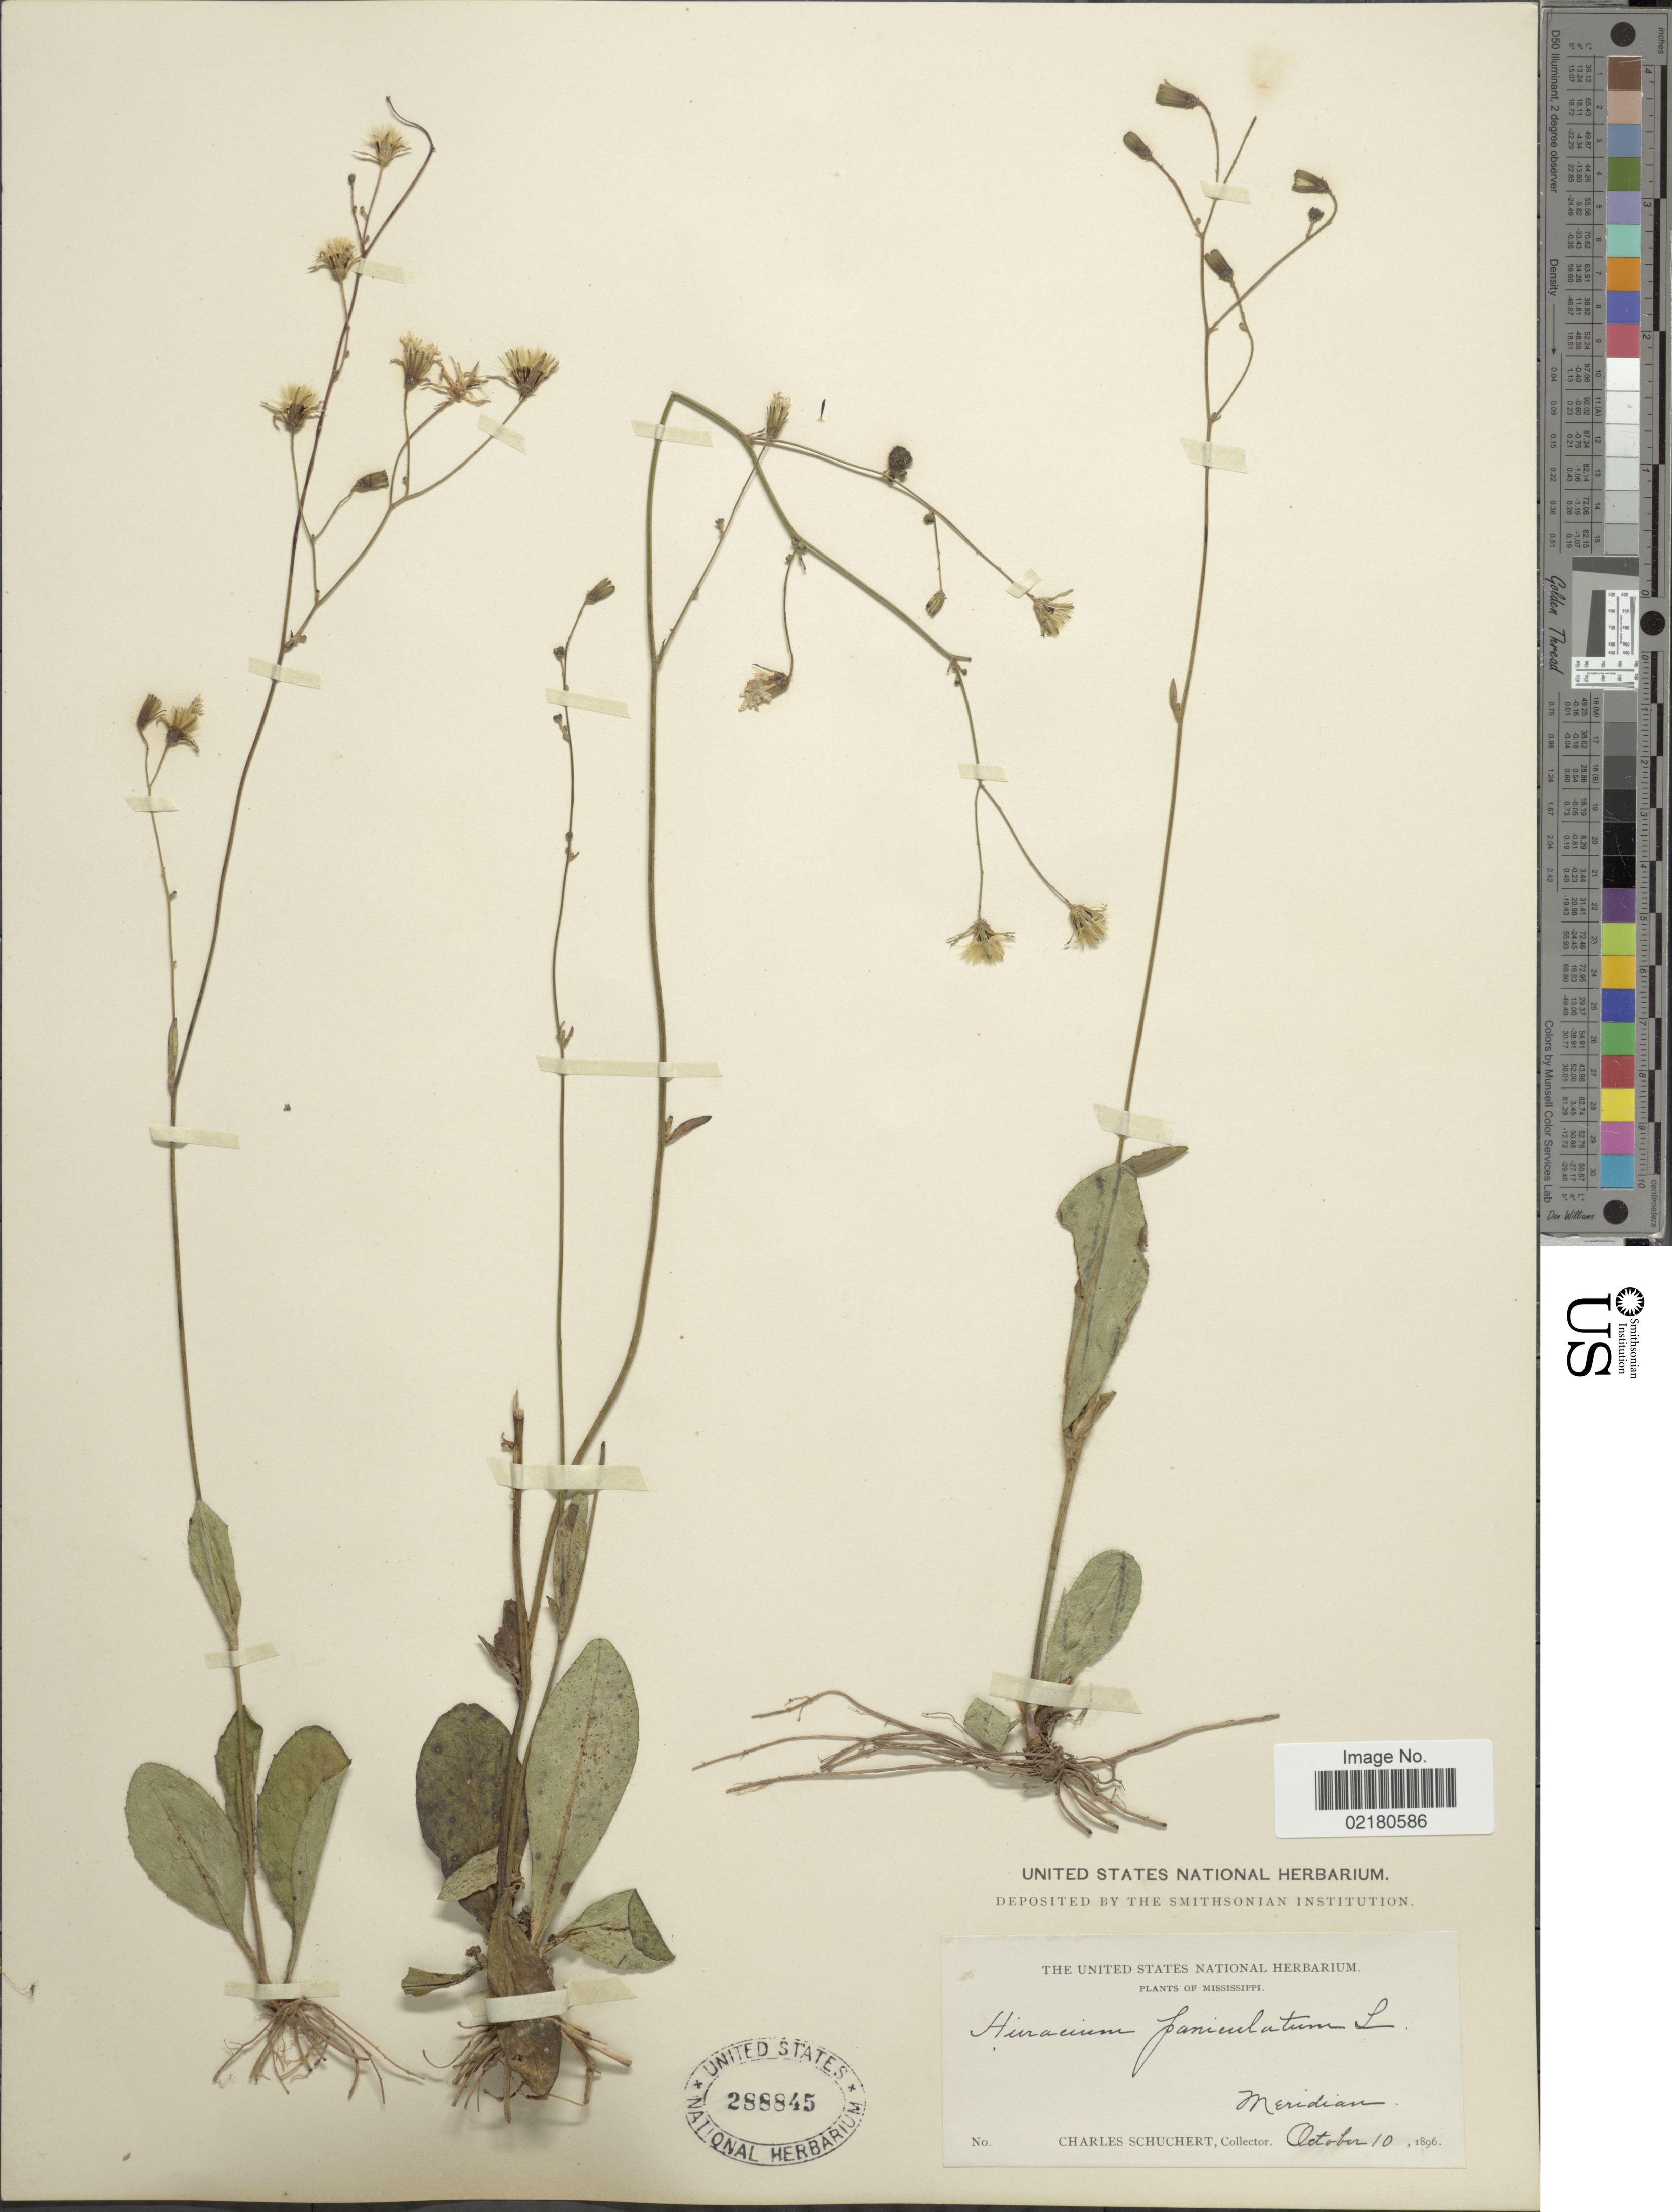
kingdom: Plantae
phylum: Tracheophyta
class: Magnoliopsida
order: Asterales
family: Asteraceae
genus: Hieracium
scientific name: Hieracium paniculatum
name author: L.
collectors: C. Schuchert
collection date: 1896-10-10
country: United States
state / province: Mississippi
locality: Meridian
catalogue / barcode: US 288845